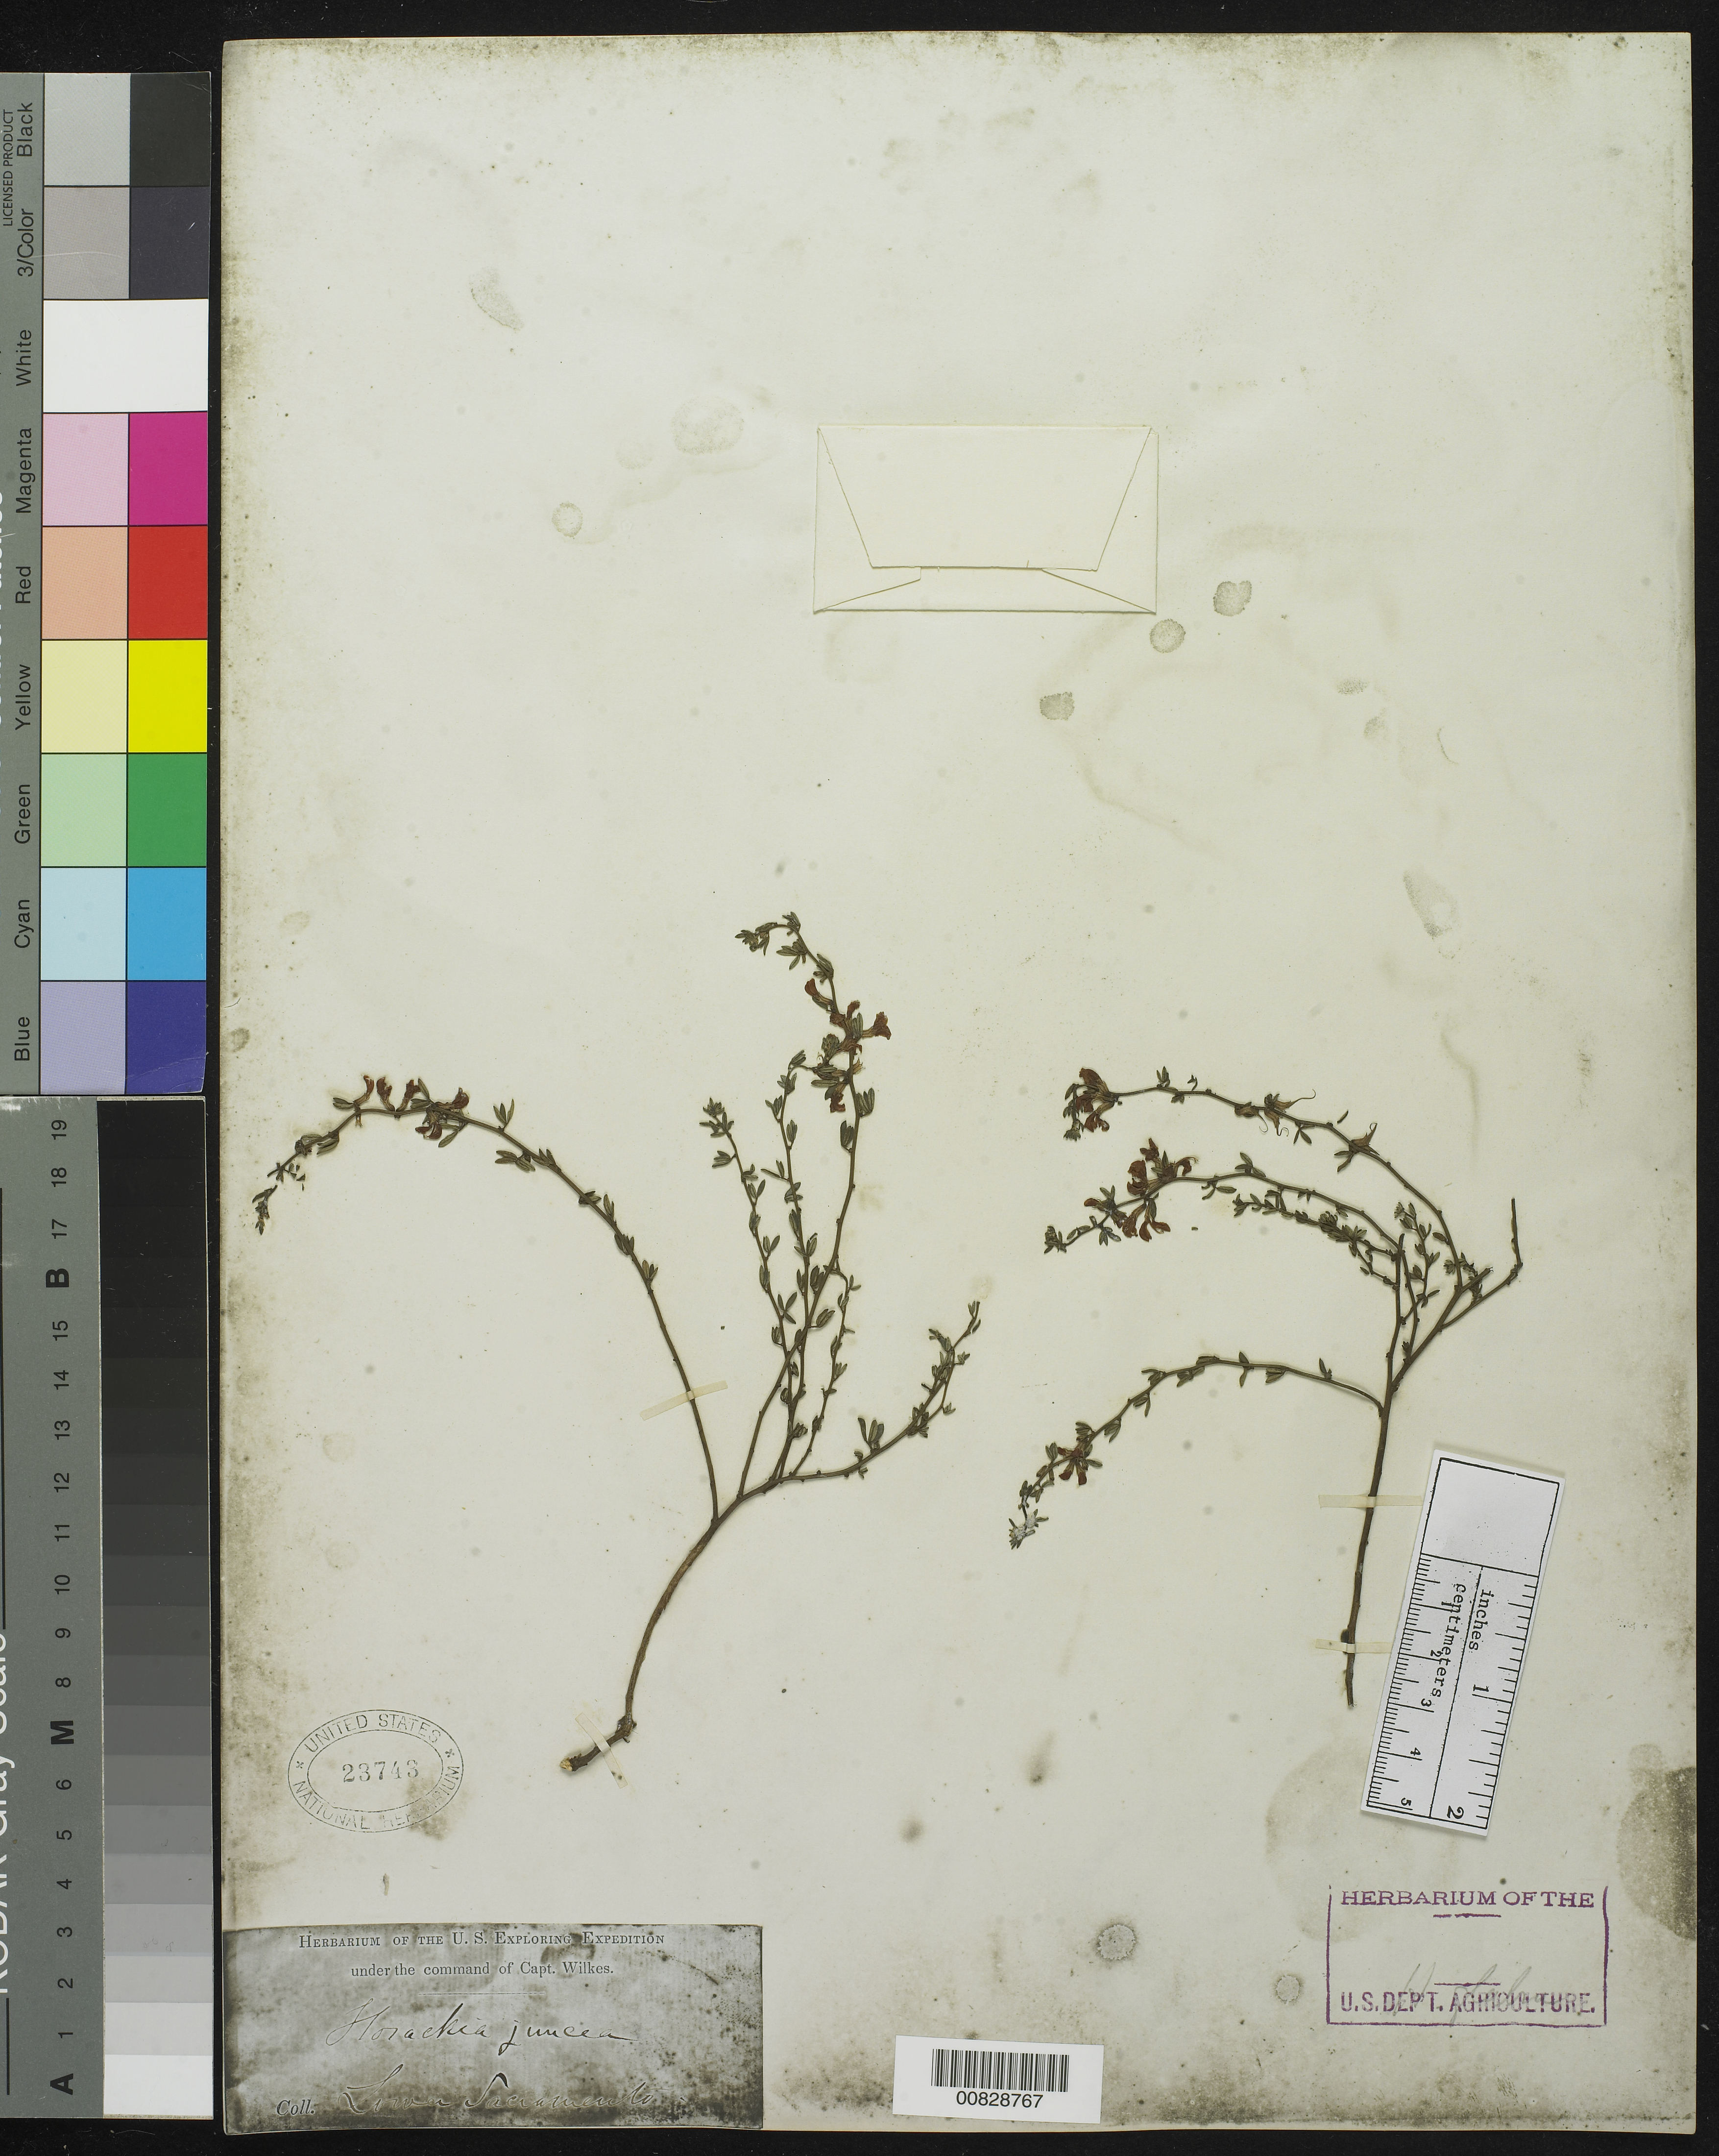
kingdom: Plantae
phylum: Tracheophyta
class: Magnoliopsida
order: Fabales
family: Fabaceae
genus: Syrmatium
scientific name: Syrmatium junceum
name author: (Benth.) Greene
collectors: Wilkes Explor. Exped.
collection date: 1838/1842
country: United States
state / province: California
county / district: Sacramento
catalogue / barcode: US 23743